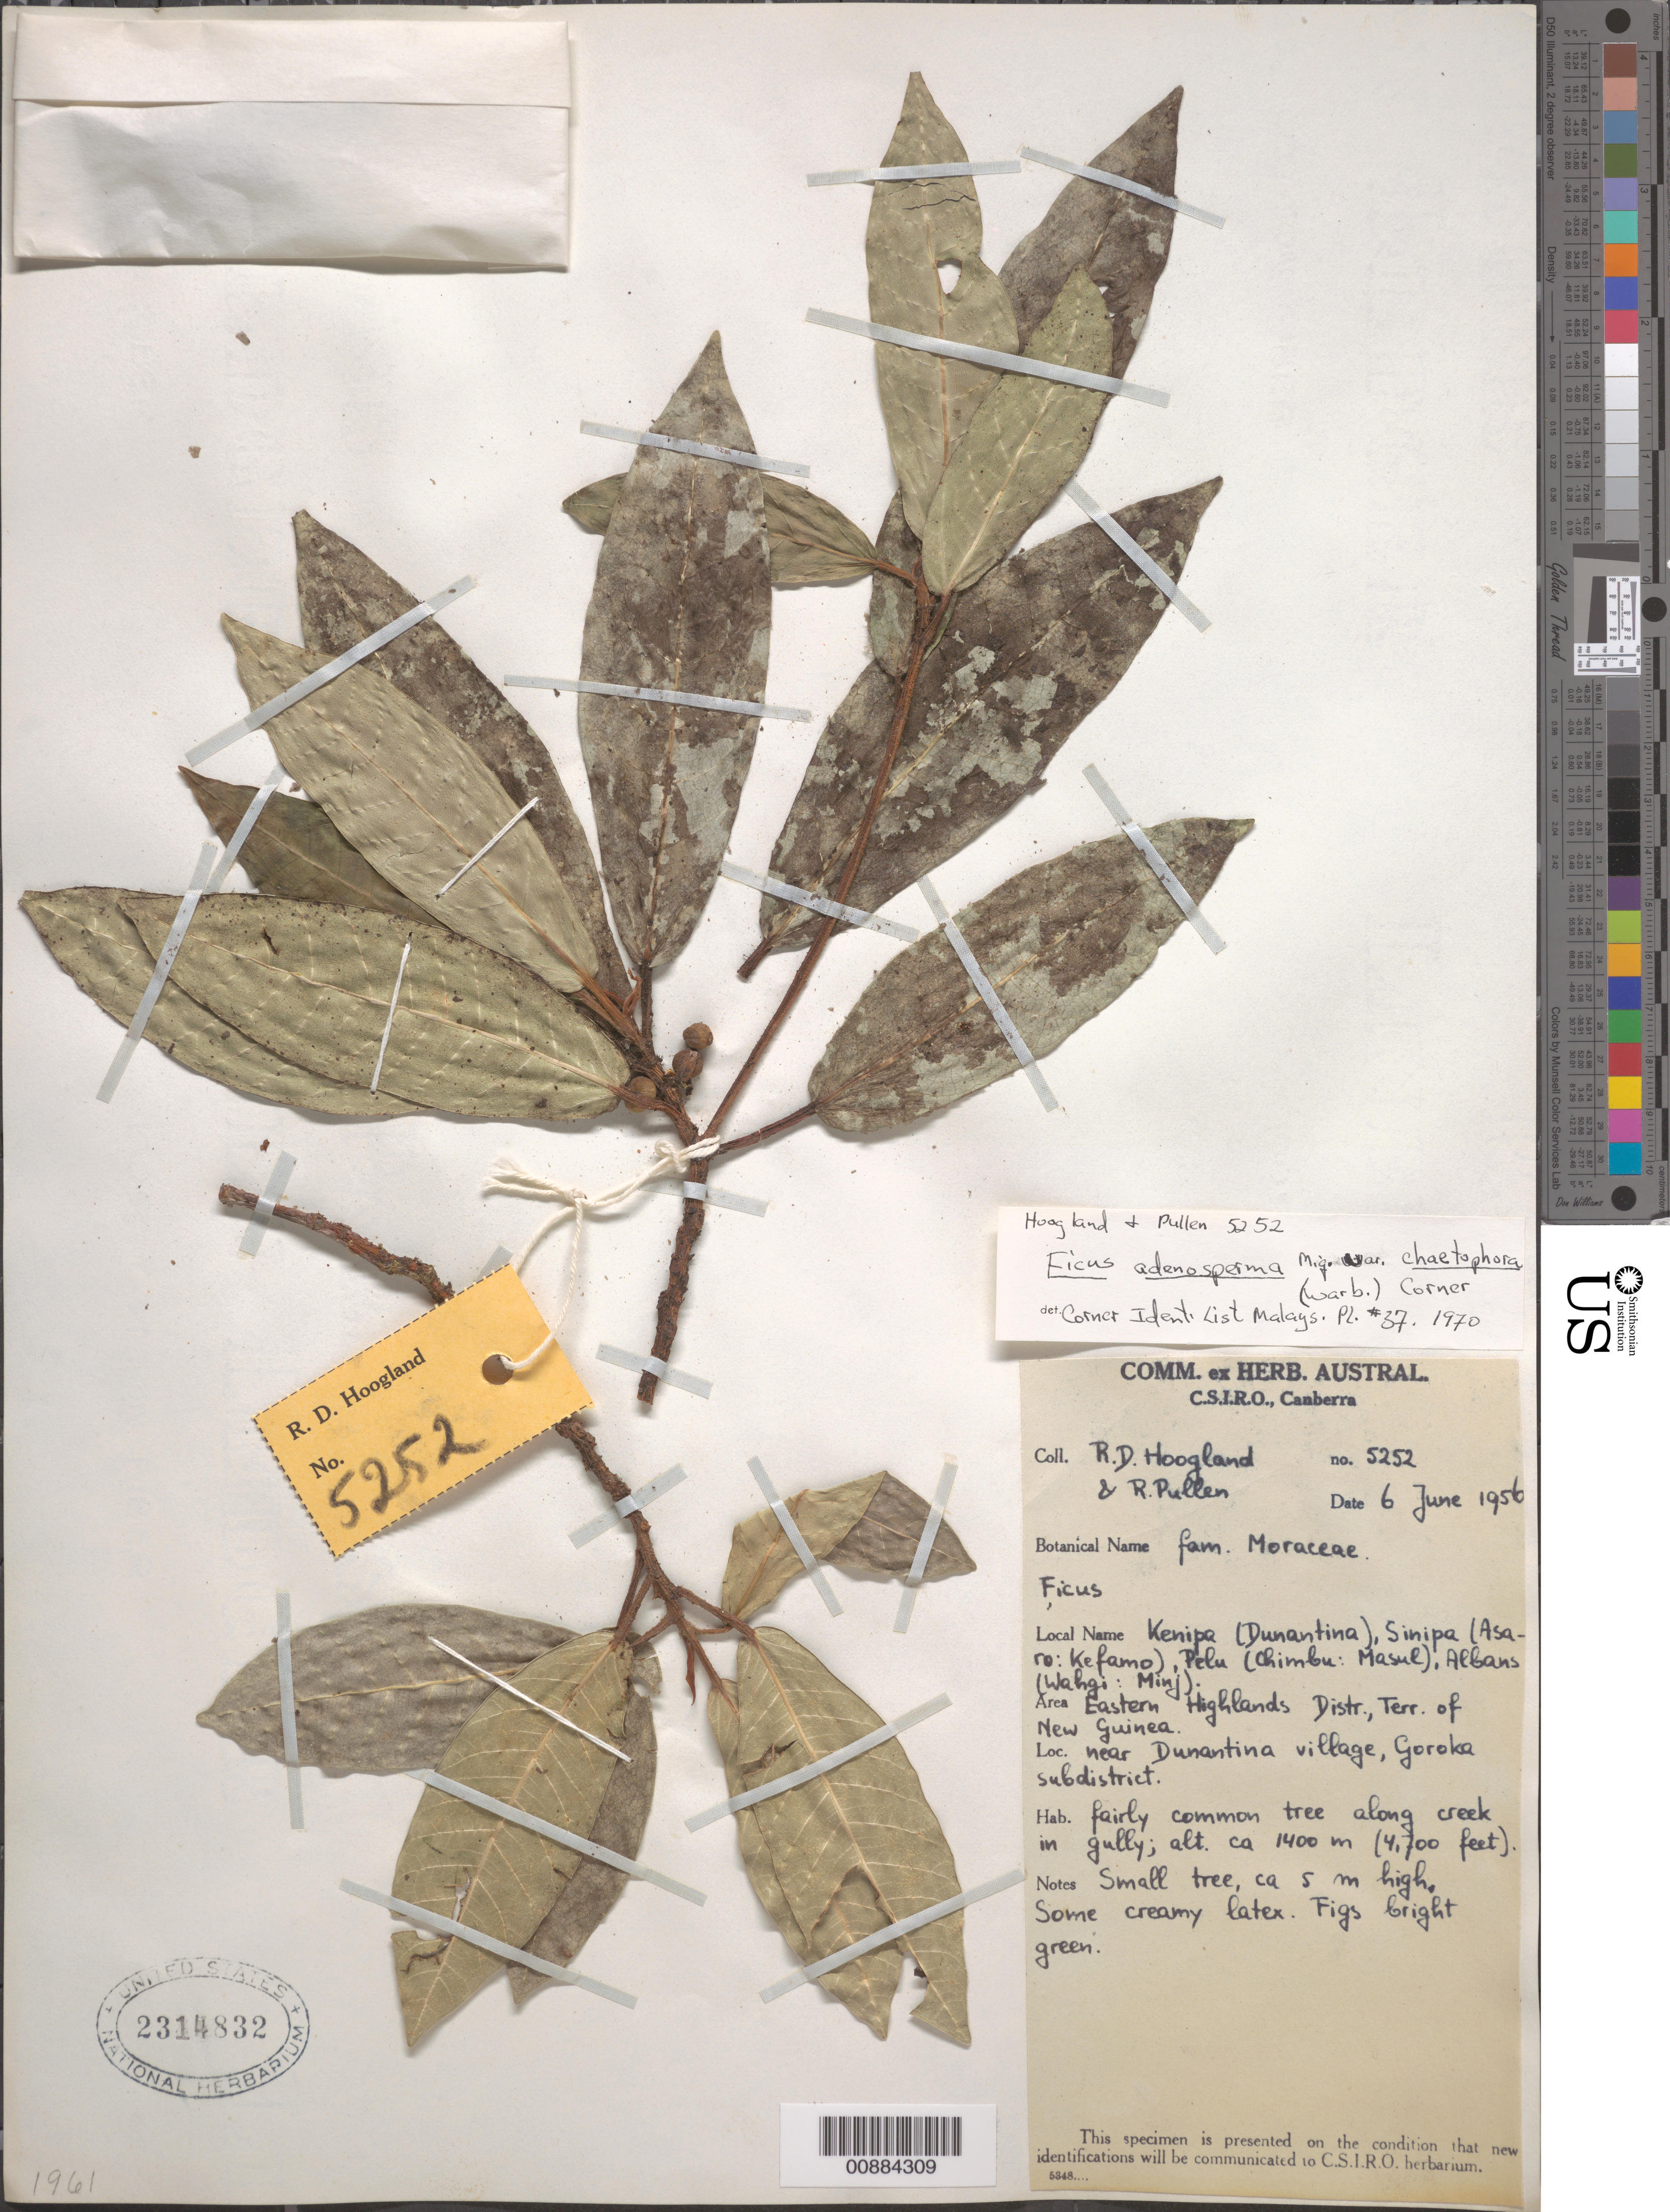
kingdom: Plantae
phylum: Tracheophyta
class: Magnoliopsida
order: Rosales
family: Moraceae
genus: Ficus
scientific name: Ficus adenosperma var. chaetophora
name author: (Warb.) Corner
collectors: R. D. Hoogland & R. Pullen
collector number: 5252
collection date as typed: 06 Jun 1956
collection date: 1956-06-06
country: Papua New Guinea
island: New Guinea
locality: Near Dunantina village, Goroka subdistrict. Terr. Of New Guinea.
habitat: Along creek in gully.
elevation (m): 1400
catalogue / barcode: US 2314832